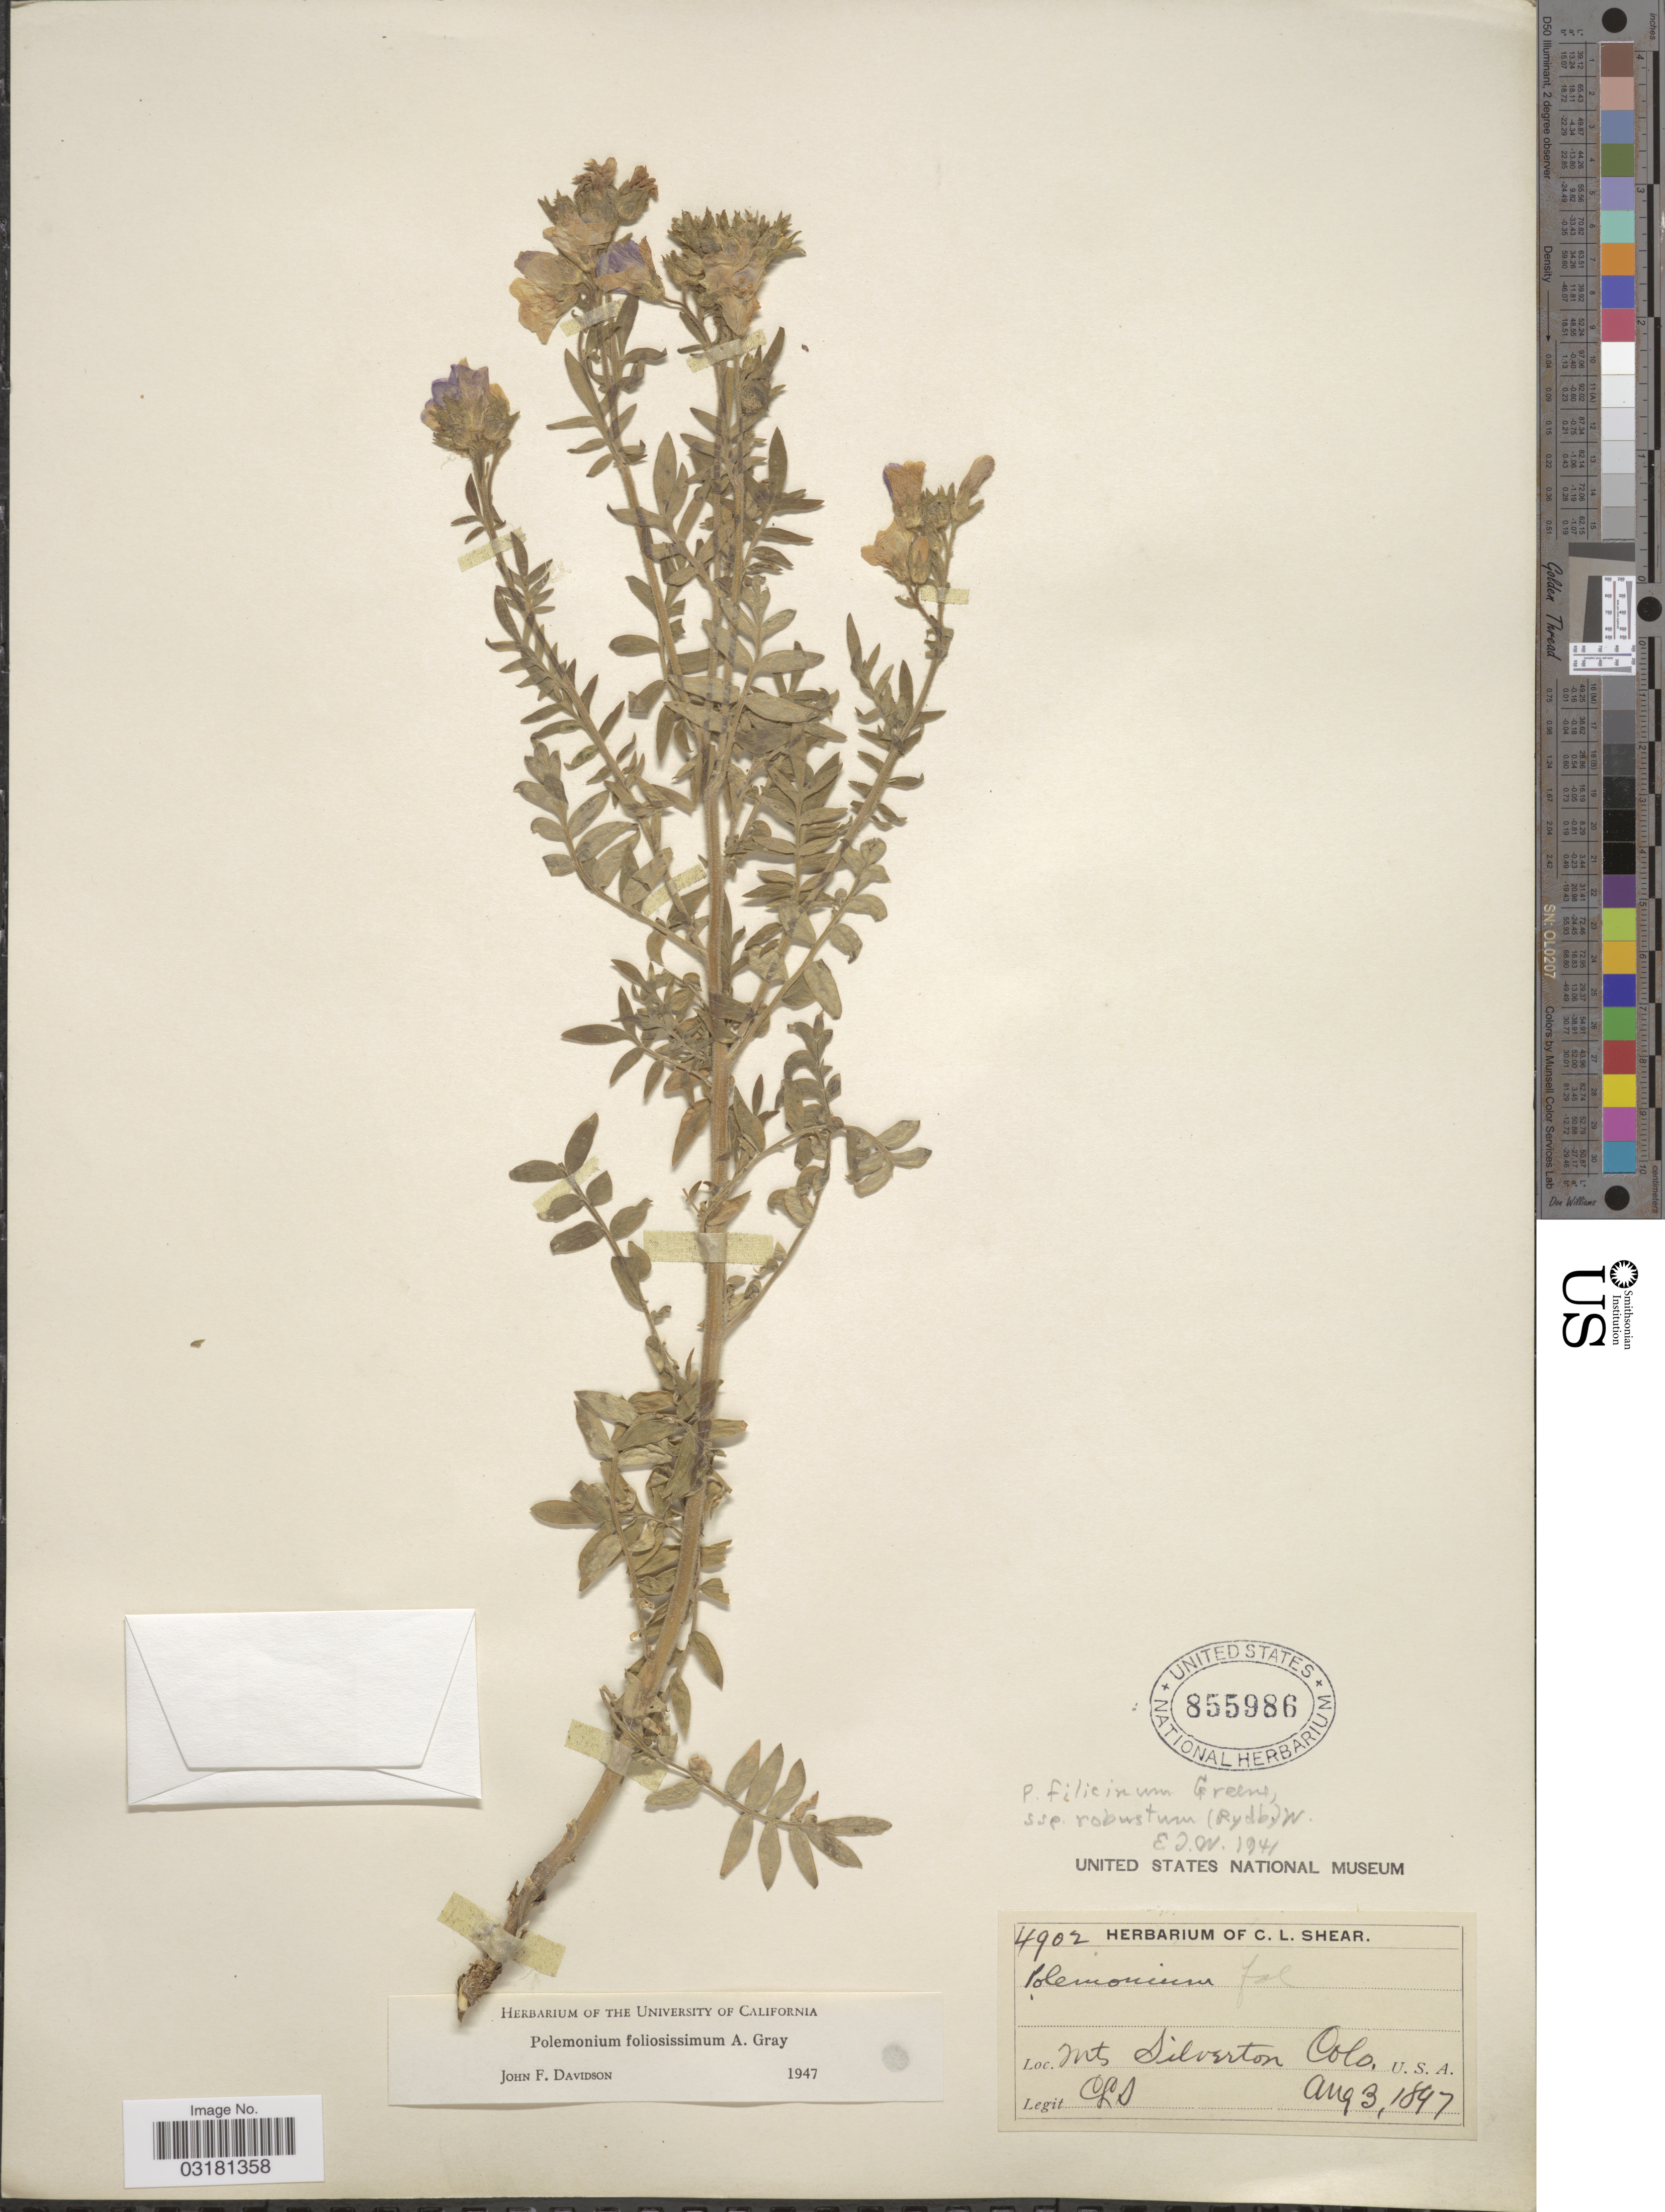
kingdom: Plantae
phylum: Tracheophyta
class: Magnoliopsida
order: Ericales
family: Polemoniaceae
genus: Polemonium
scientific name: Polemonium foliosissimum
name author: A. Gray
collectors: C. L. Shear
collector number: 4902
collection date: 1847-08-03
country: United States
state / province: Colorado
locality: Mts Silverton Colo., U.S.A.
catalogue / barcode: US 855986